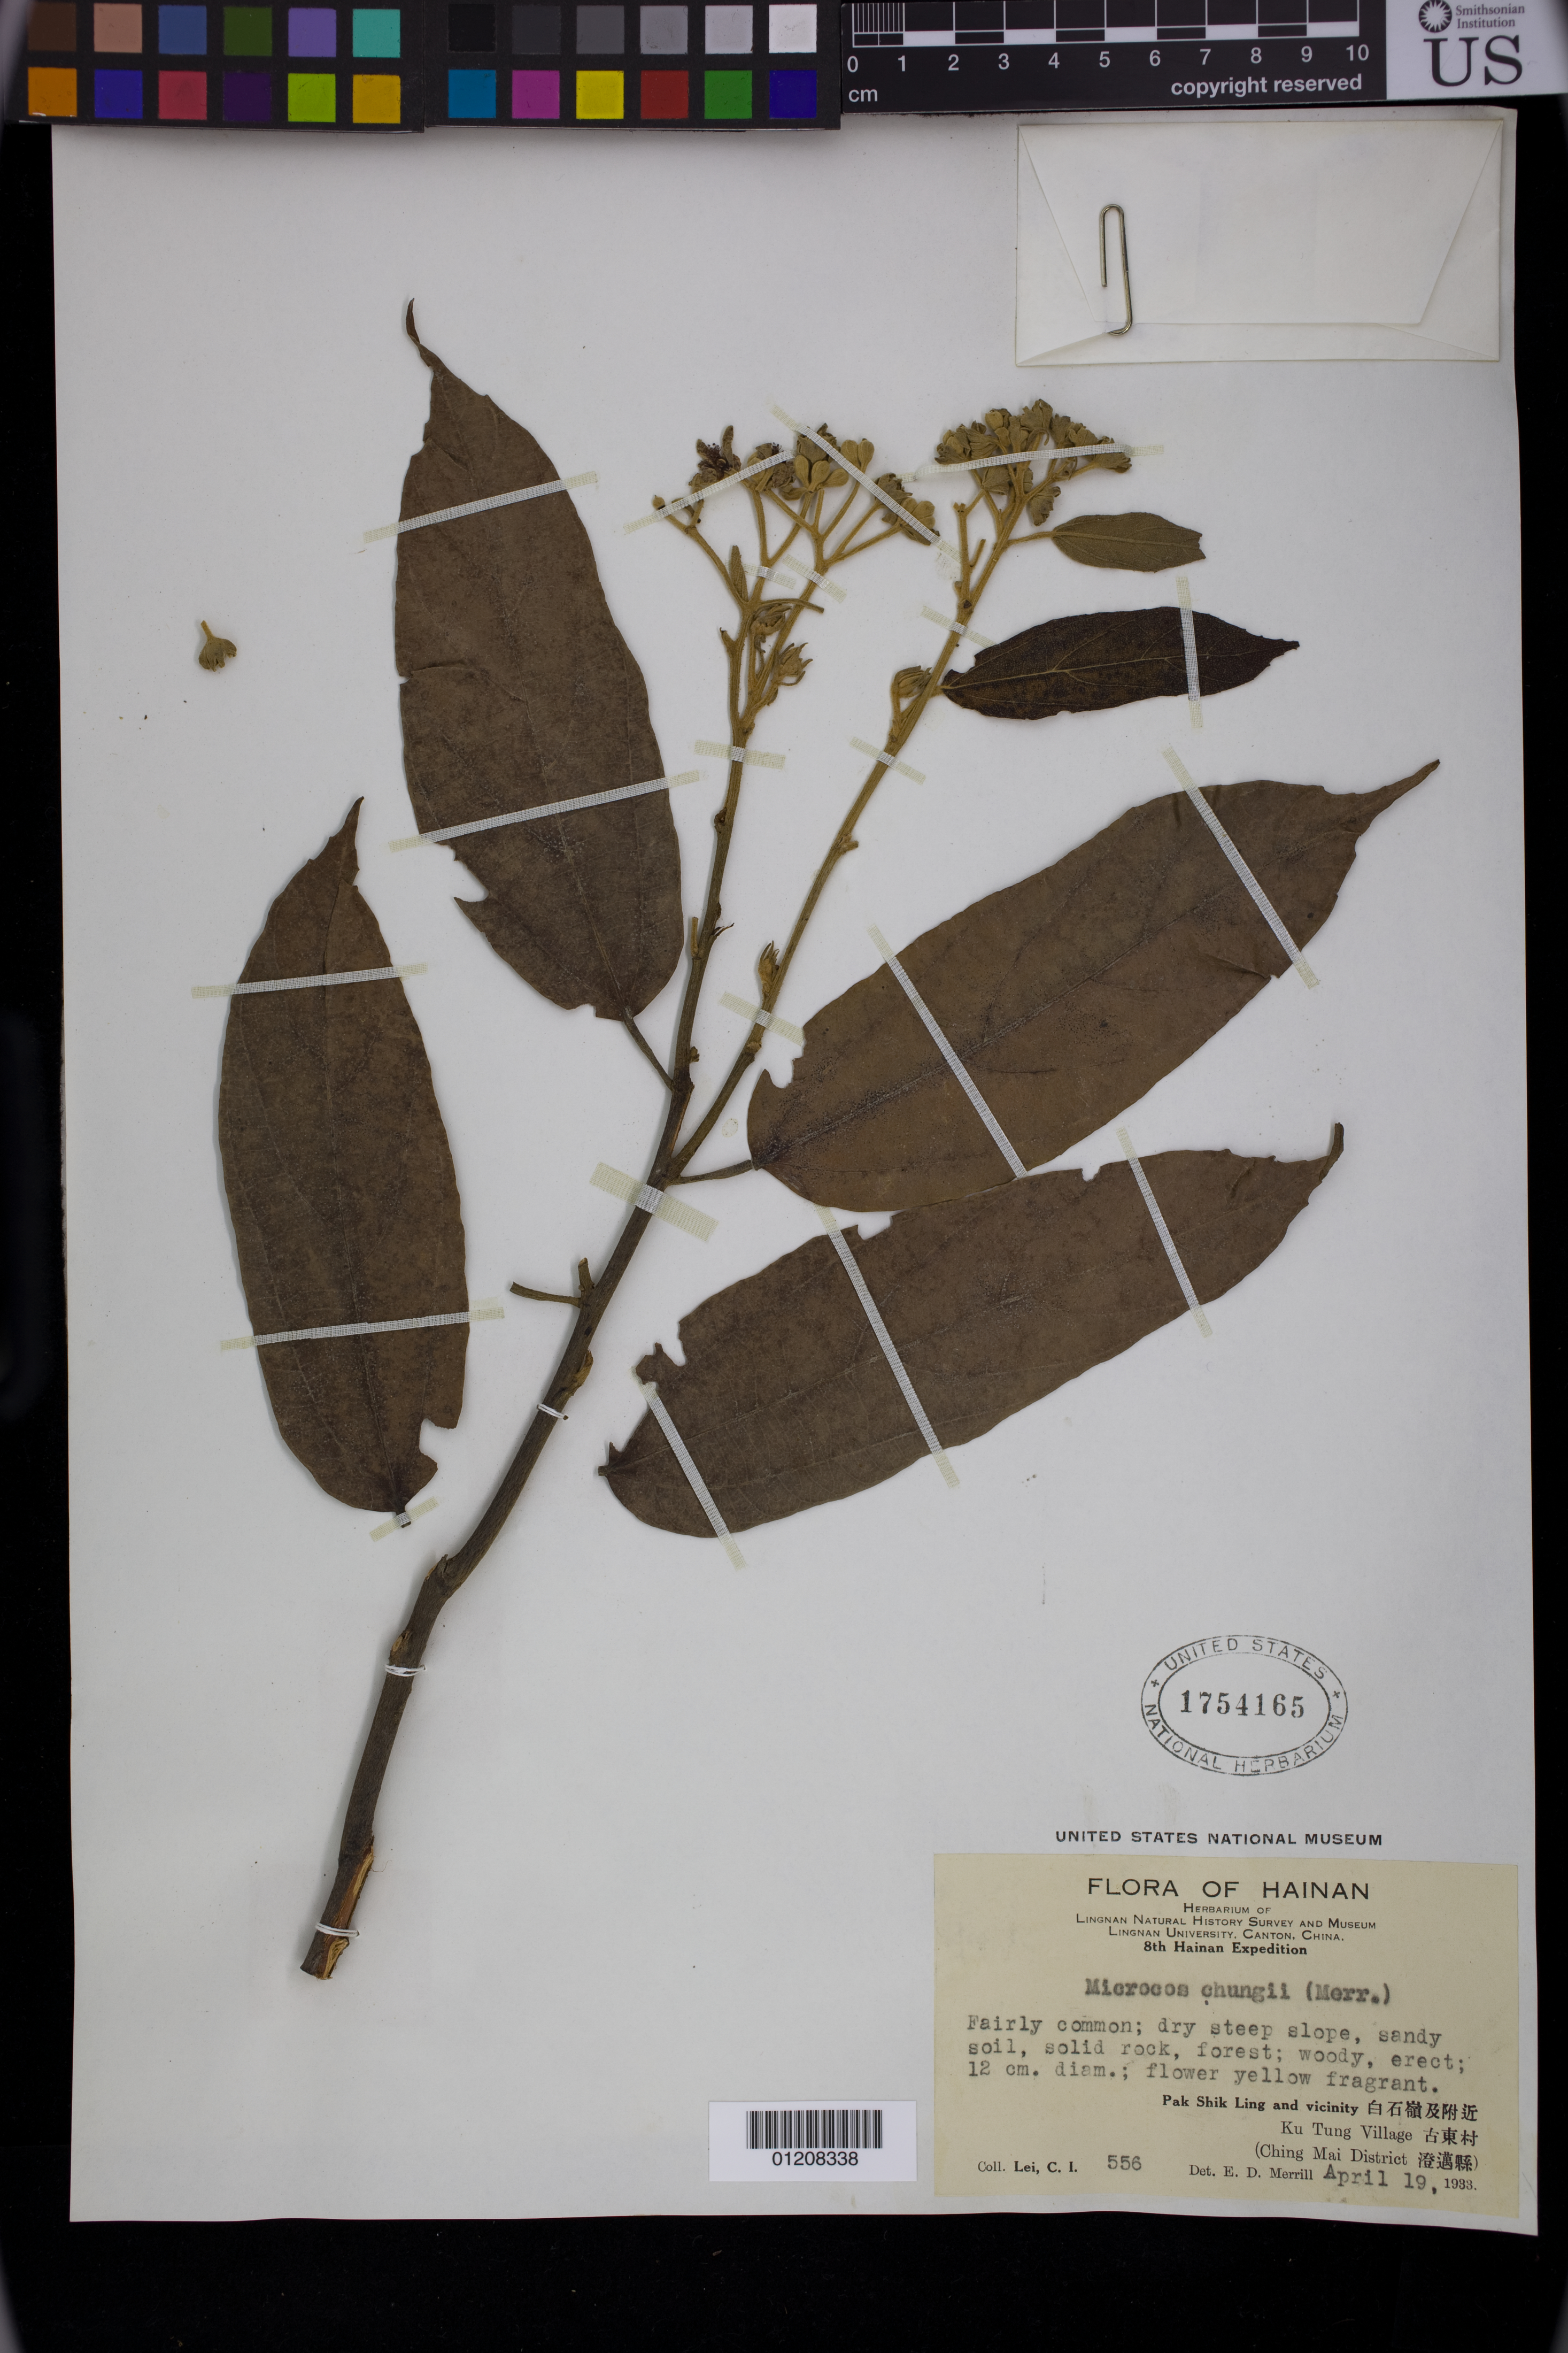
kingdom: Plantae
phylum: Tracheophyta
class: Magnoliopsida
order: Malvales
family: Malvaceae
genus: Microcos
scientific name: Microcos chungii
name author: (Merr.) Chun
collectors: C. I. Lei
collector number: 556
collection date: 1933-04-19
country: China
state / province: Hainan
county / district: Ching Mai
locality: Pak Shik Long and vicinity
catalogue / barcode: US 1754165